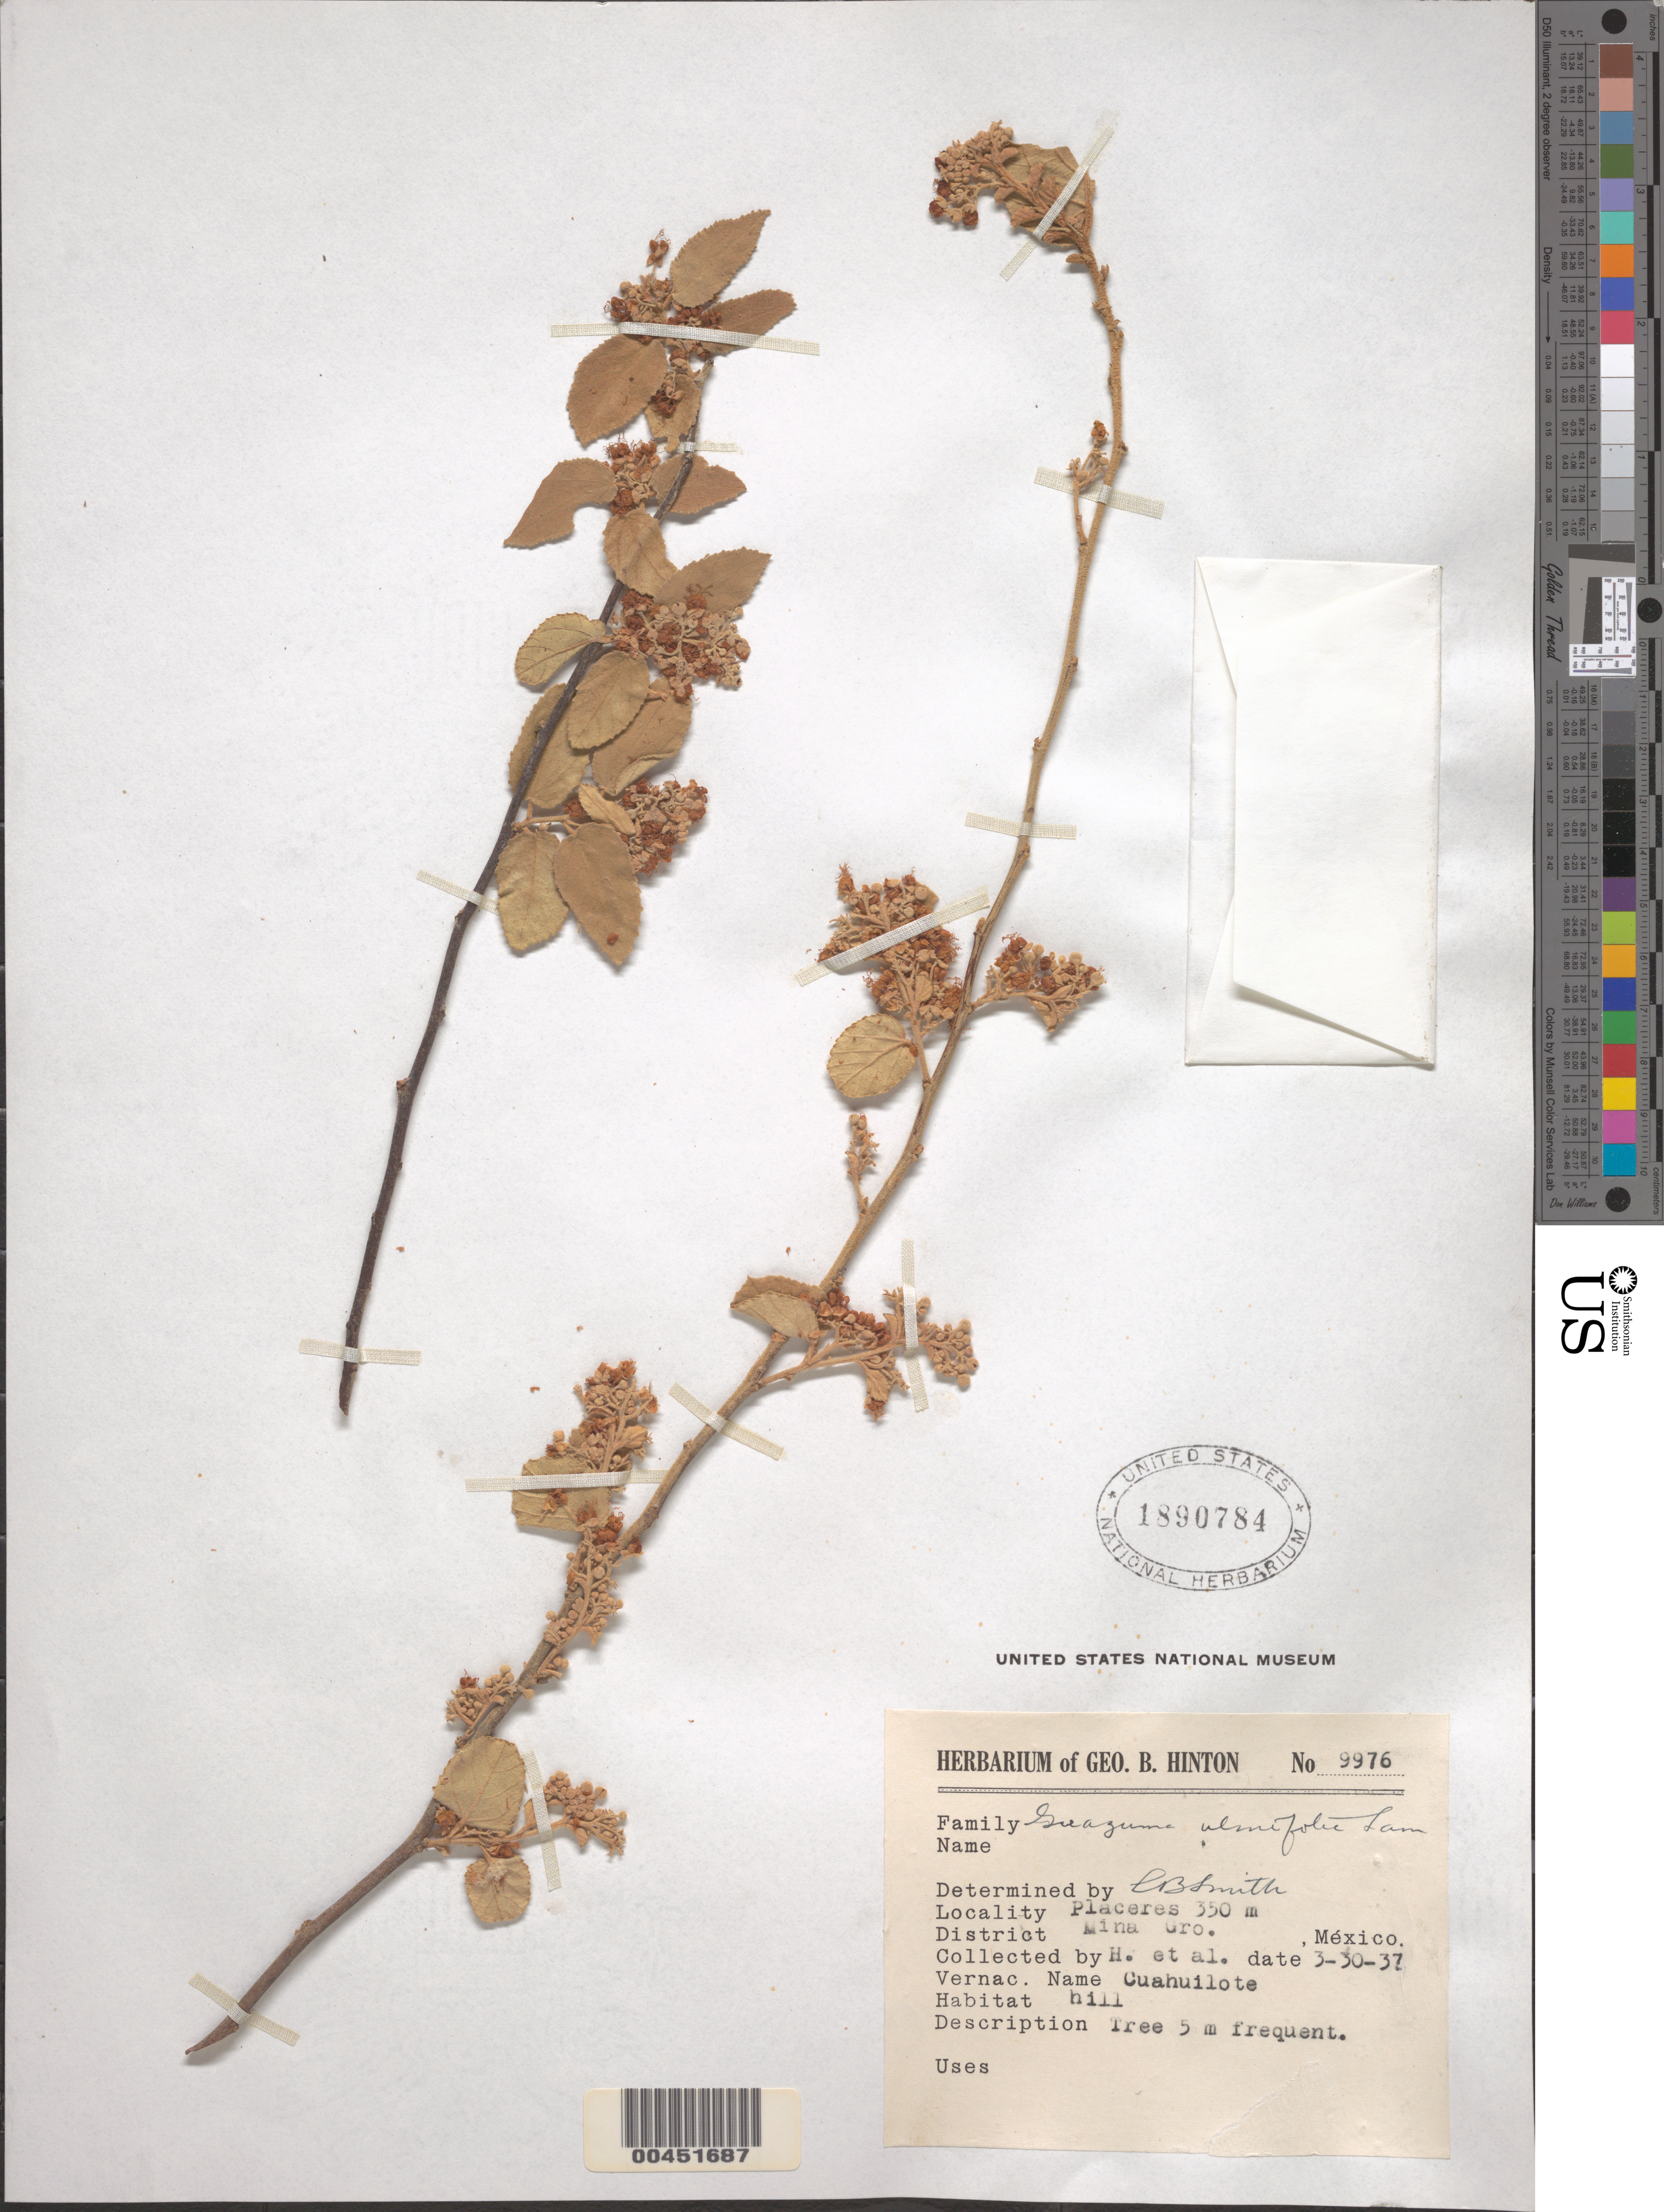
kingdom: Plantae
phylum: Tracheophyta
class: Magnoliopsida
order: Malvales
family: Malvaceae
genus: Guazuma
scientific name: Guazuma ulmifolia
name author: Lam.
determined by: Smith, Lyman B., (US), NMNH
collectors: G. B. Hinton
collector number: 9976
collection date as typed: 30 Mar 1937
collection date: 1937-03-30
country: Mexico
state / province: Guerrero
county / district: Minas ?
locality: Placeres. [Distrito/Municipality recorded as "Mina."]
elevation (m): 350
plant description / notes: Common name: cuahuilote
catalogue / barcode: US 1890784